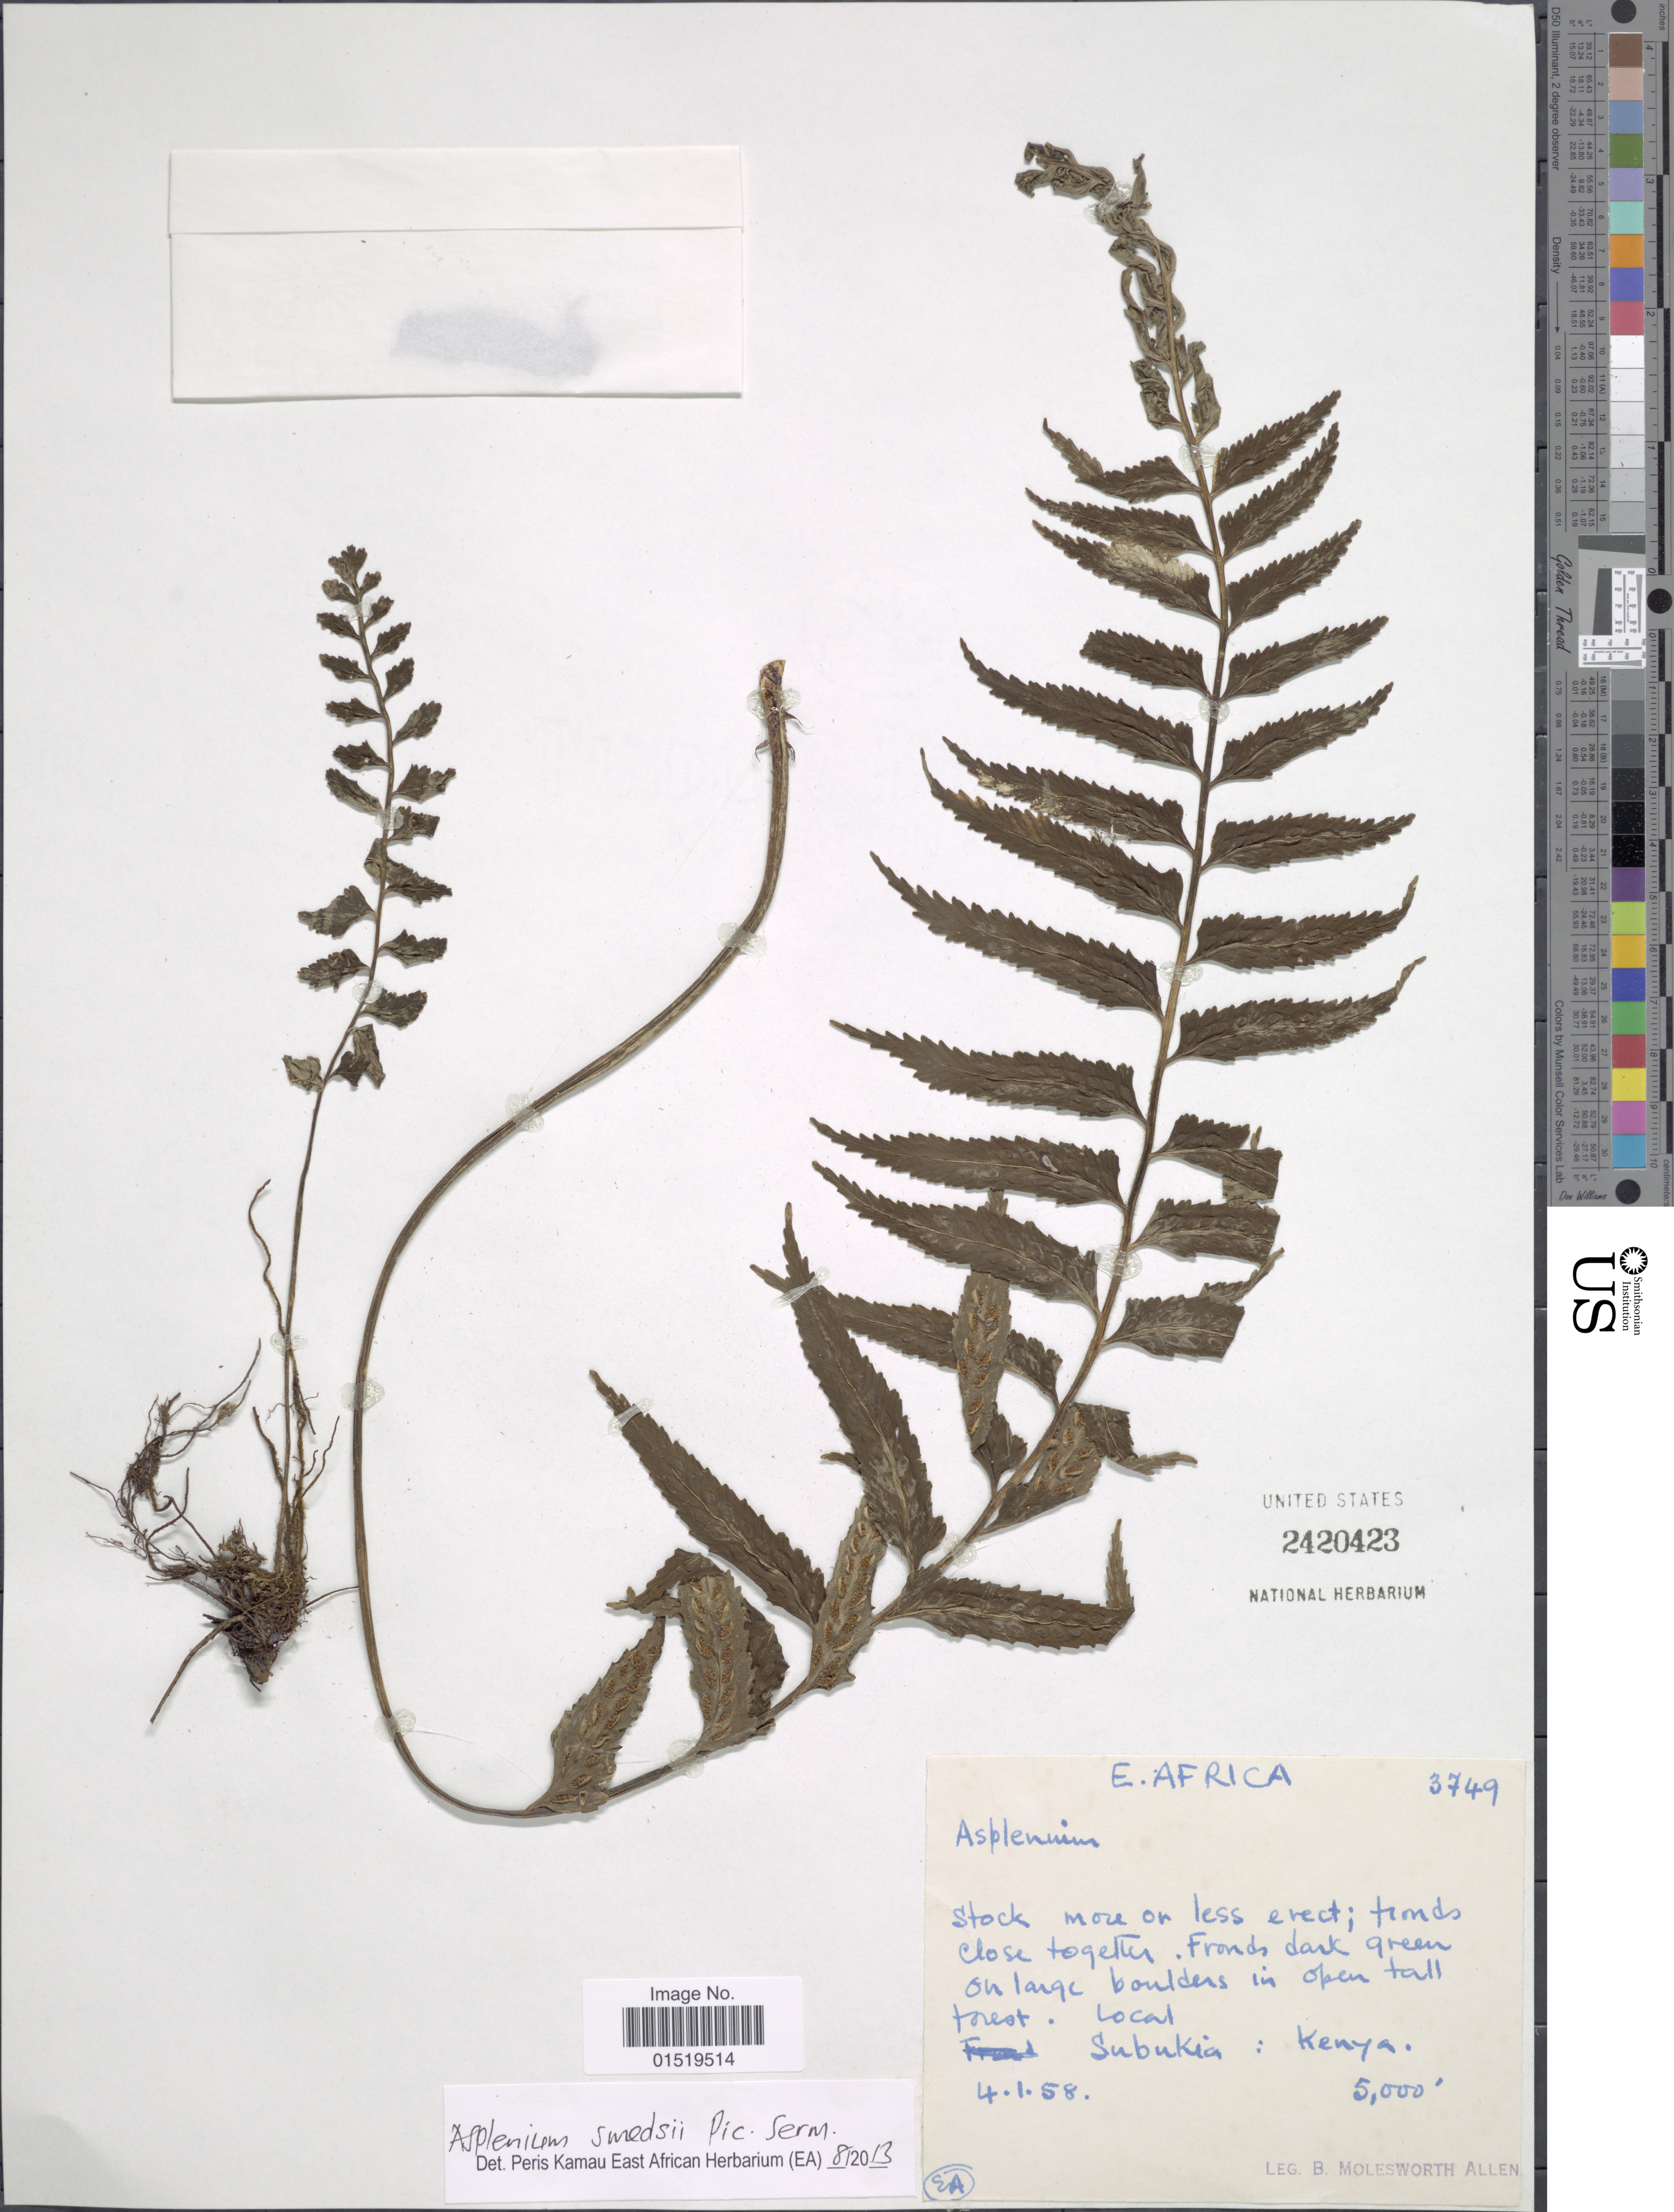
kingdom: Plantae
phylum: Tracheophyta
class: Polypodiopsida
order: Polypodiales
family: Aspleniaceae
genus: Asplenium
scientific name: Asplenium smedsii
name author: Pic. Serm.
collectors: B. E. G. Molesworth-Allen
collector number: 3749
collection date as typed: Transcribed d/m/y: 4/1/58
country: Kenya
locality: Subukia.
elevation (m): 1524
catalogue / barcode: US 2420423